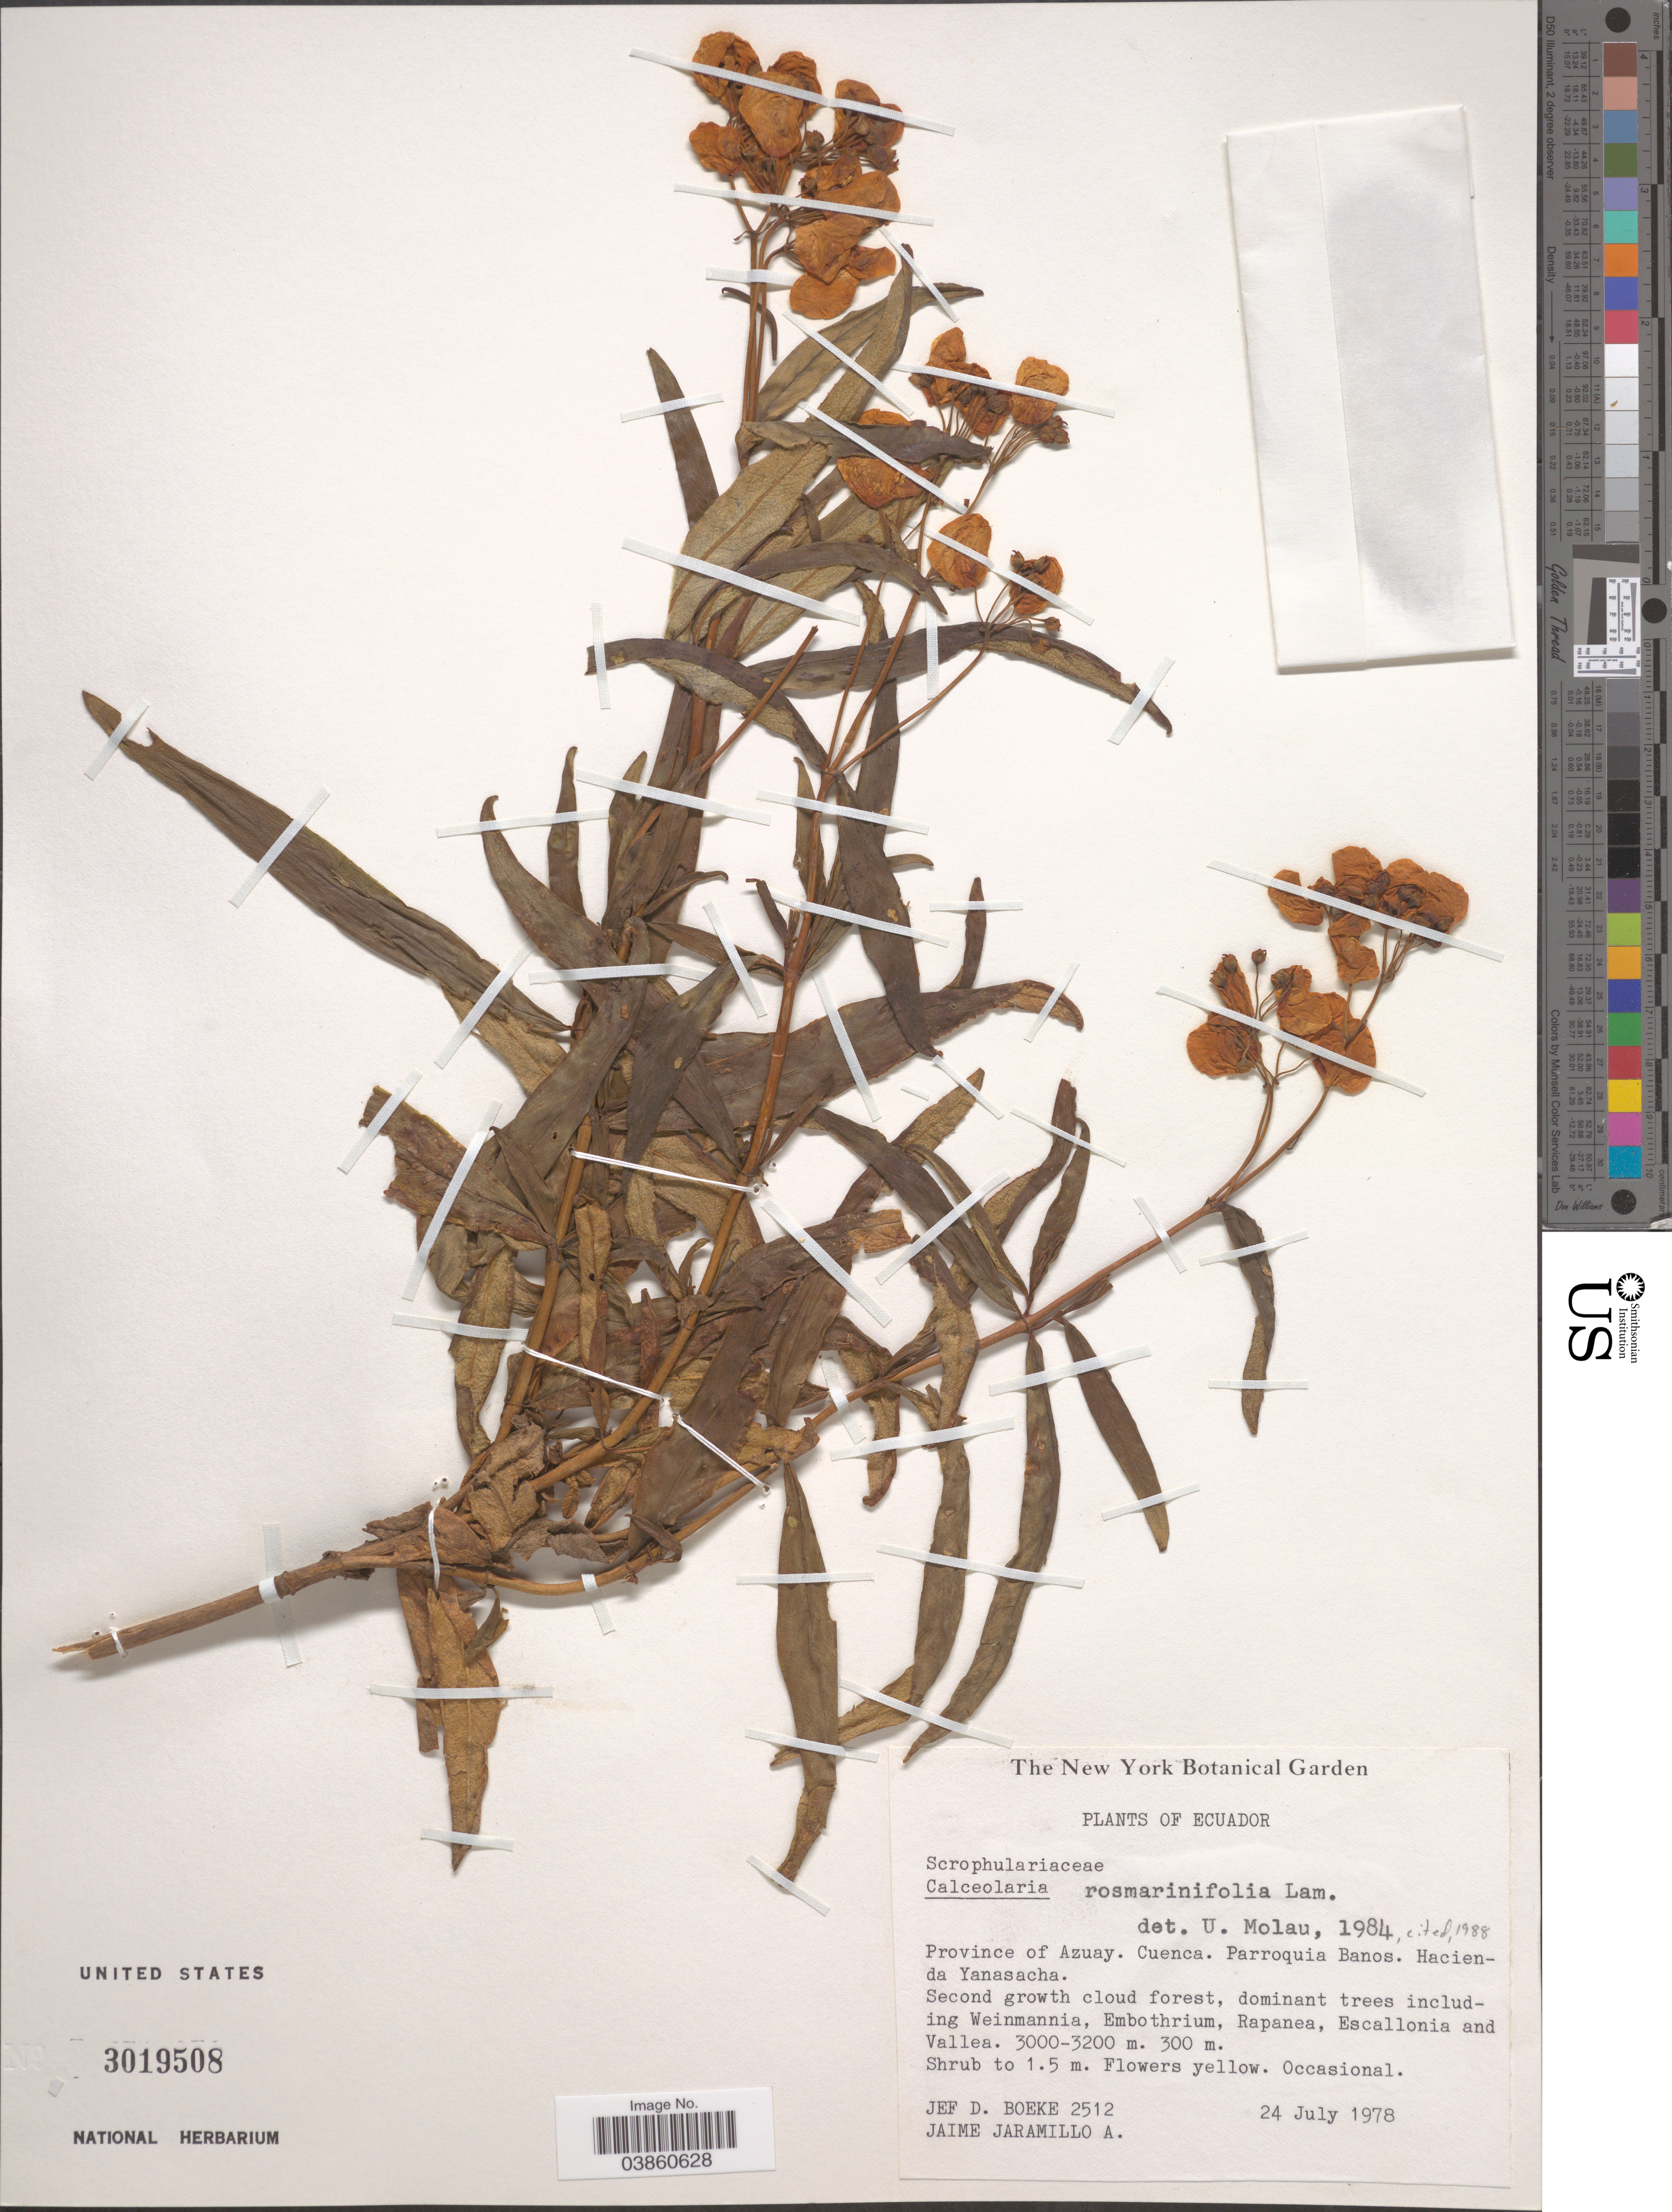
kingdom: Plantae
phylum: Tracheophyta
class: Magnoliopsida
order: Lamiales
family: Calceolariaceae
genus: Calceolaria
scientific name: Calceolaria rosmarinifolia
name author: Lam.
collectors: J. Boeke & J. Jaramillo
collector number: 2512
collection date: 1978-07-24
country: Ecuador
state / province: Azuay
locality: Cuenca. Parroquia Banos. Hacienda Yanasacha.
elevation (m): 300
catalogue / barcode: US 3019508